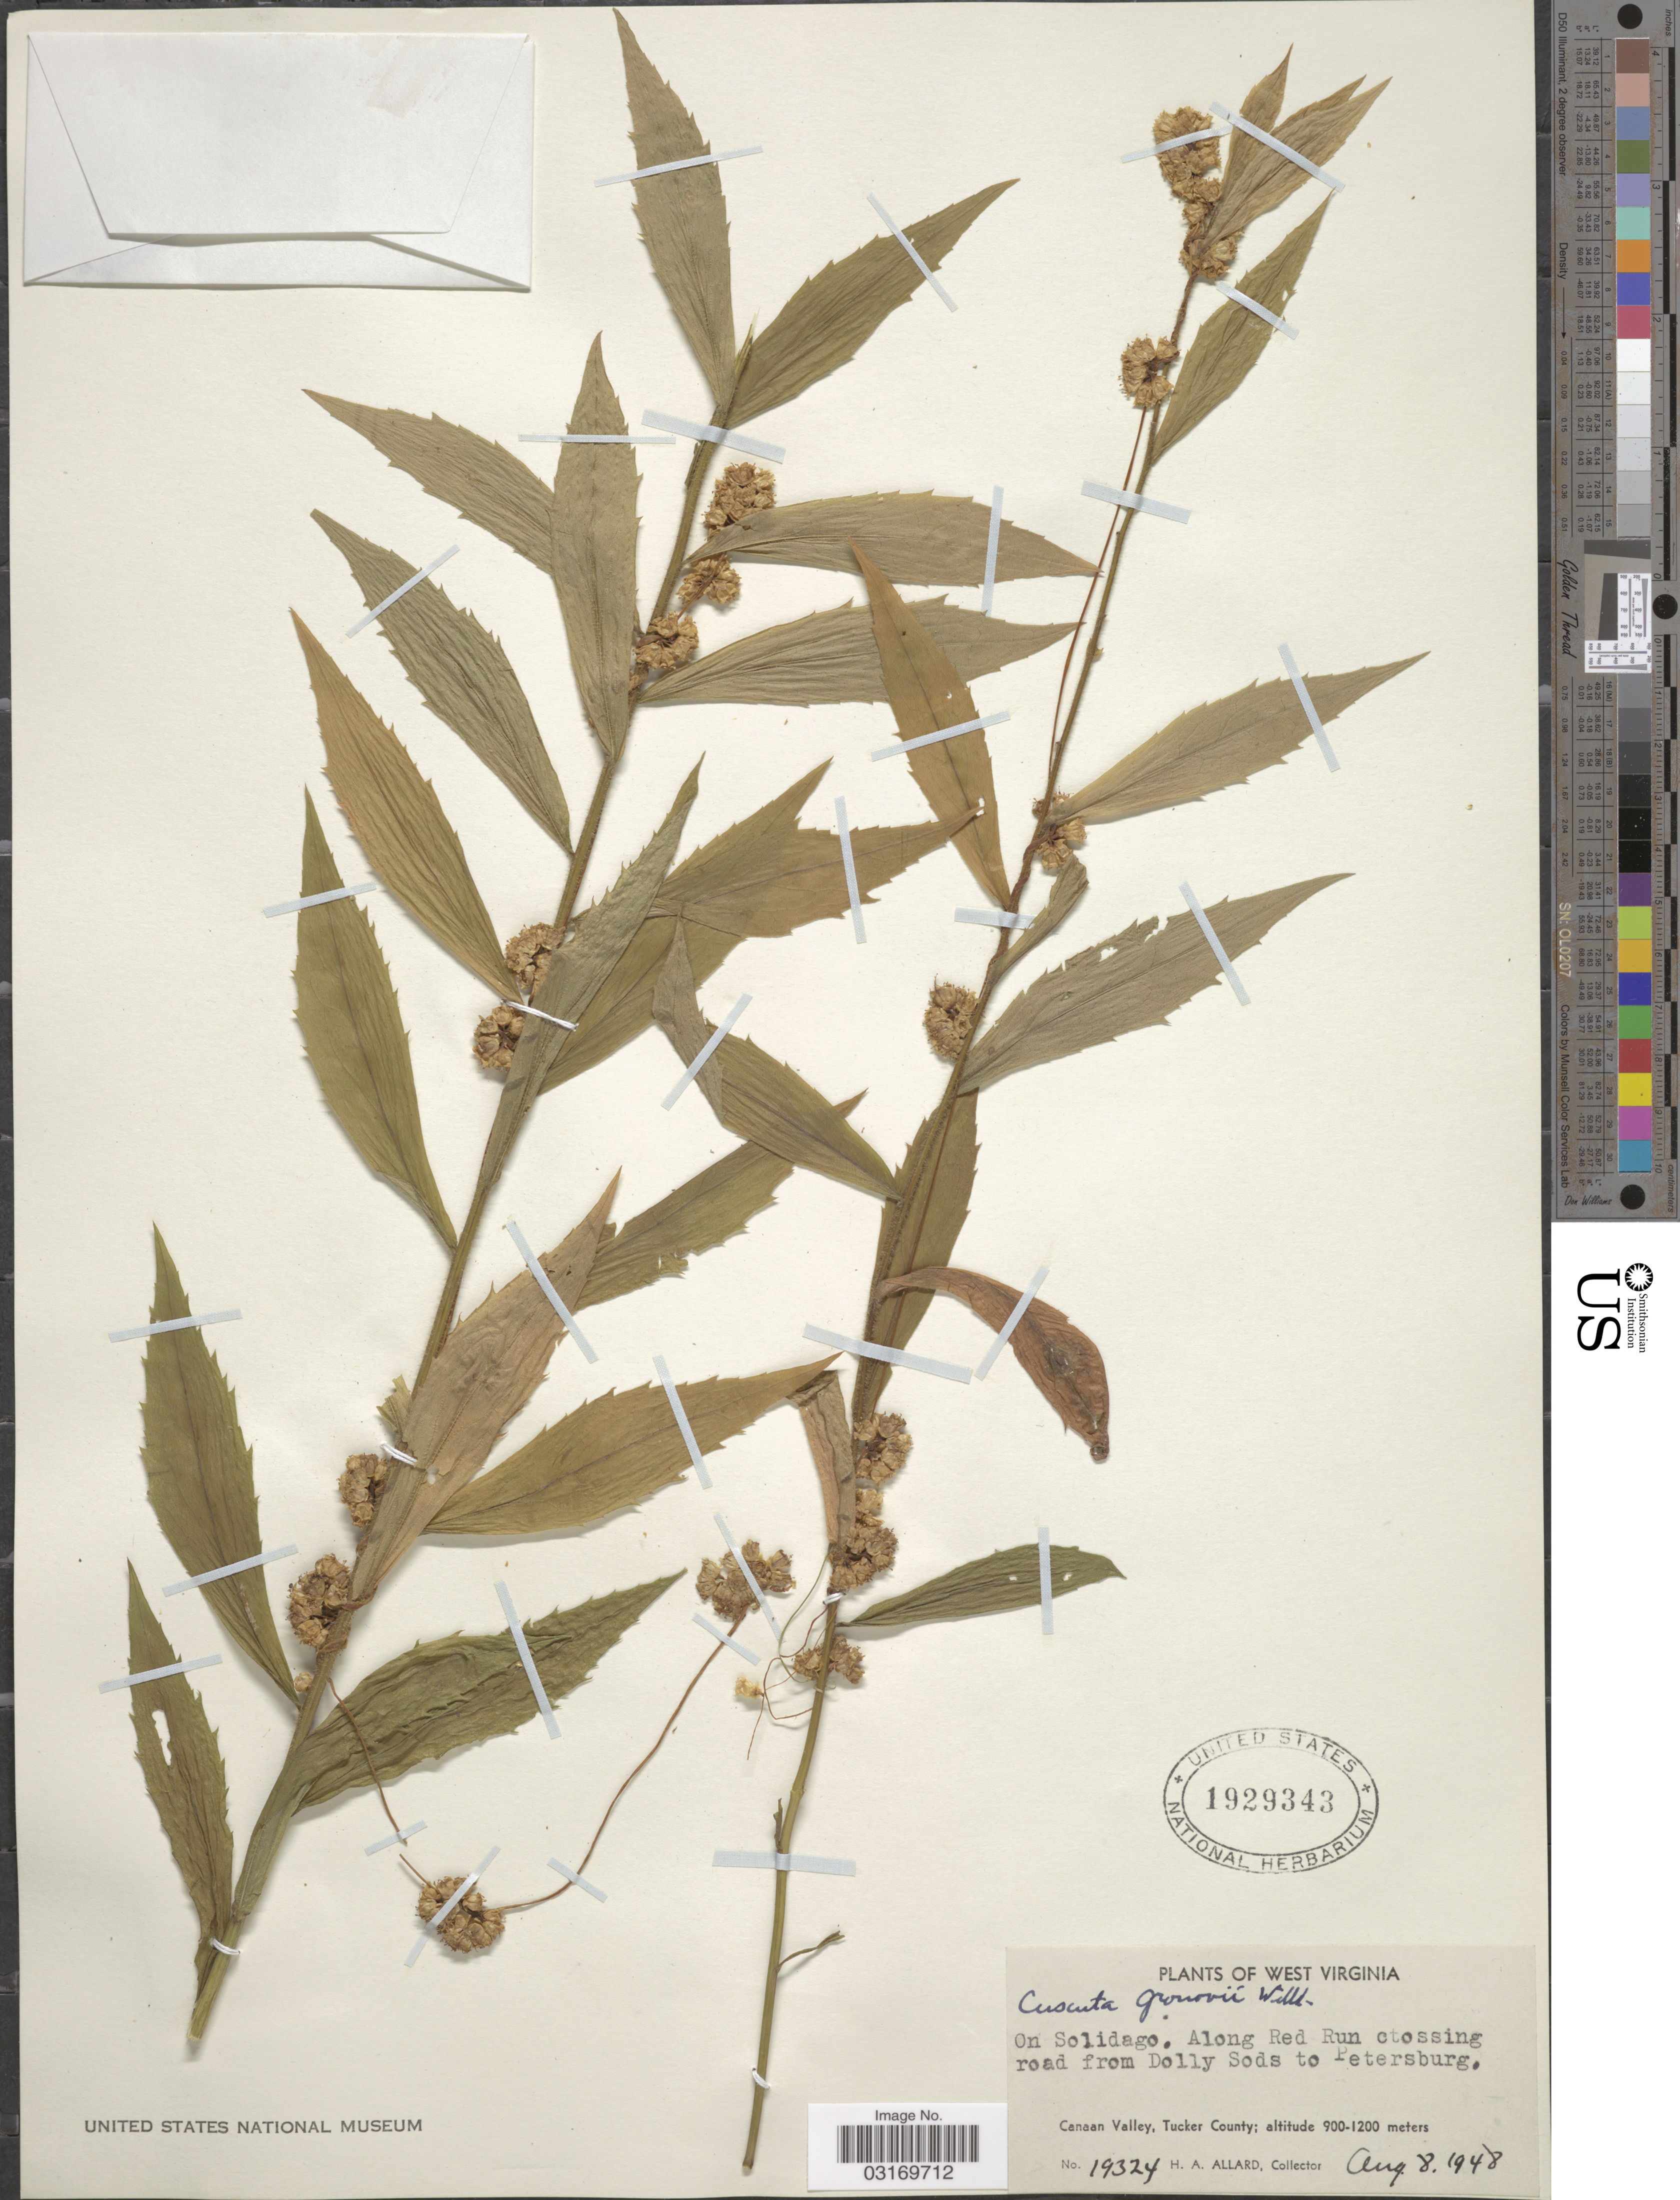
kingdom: Plantae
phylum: Tracheophyta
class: Magnoliopsida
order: Solanales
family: Convolvulaceae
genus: Cuscuta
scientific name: Cuscuta gronovii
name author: Willd. ex Schult.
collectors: H. A. Allard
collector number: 19324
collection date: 1948-08-08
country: United States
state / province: West Virginia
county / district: Tucker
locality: Along Red Run ctossing road from Dolly Sods to Petersburg. Canaan Valley, Tucker County.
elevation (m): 900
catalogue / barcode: US 1929343